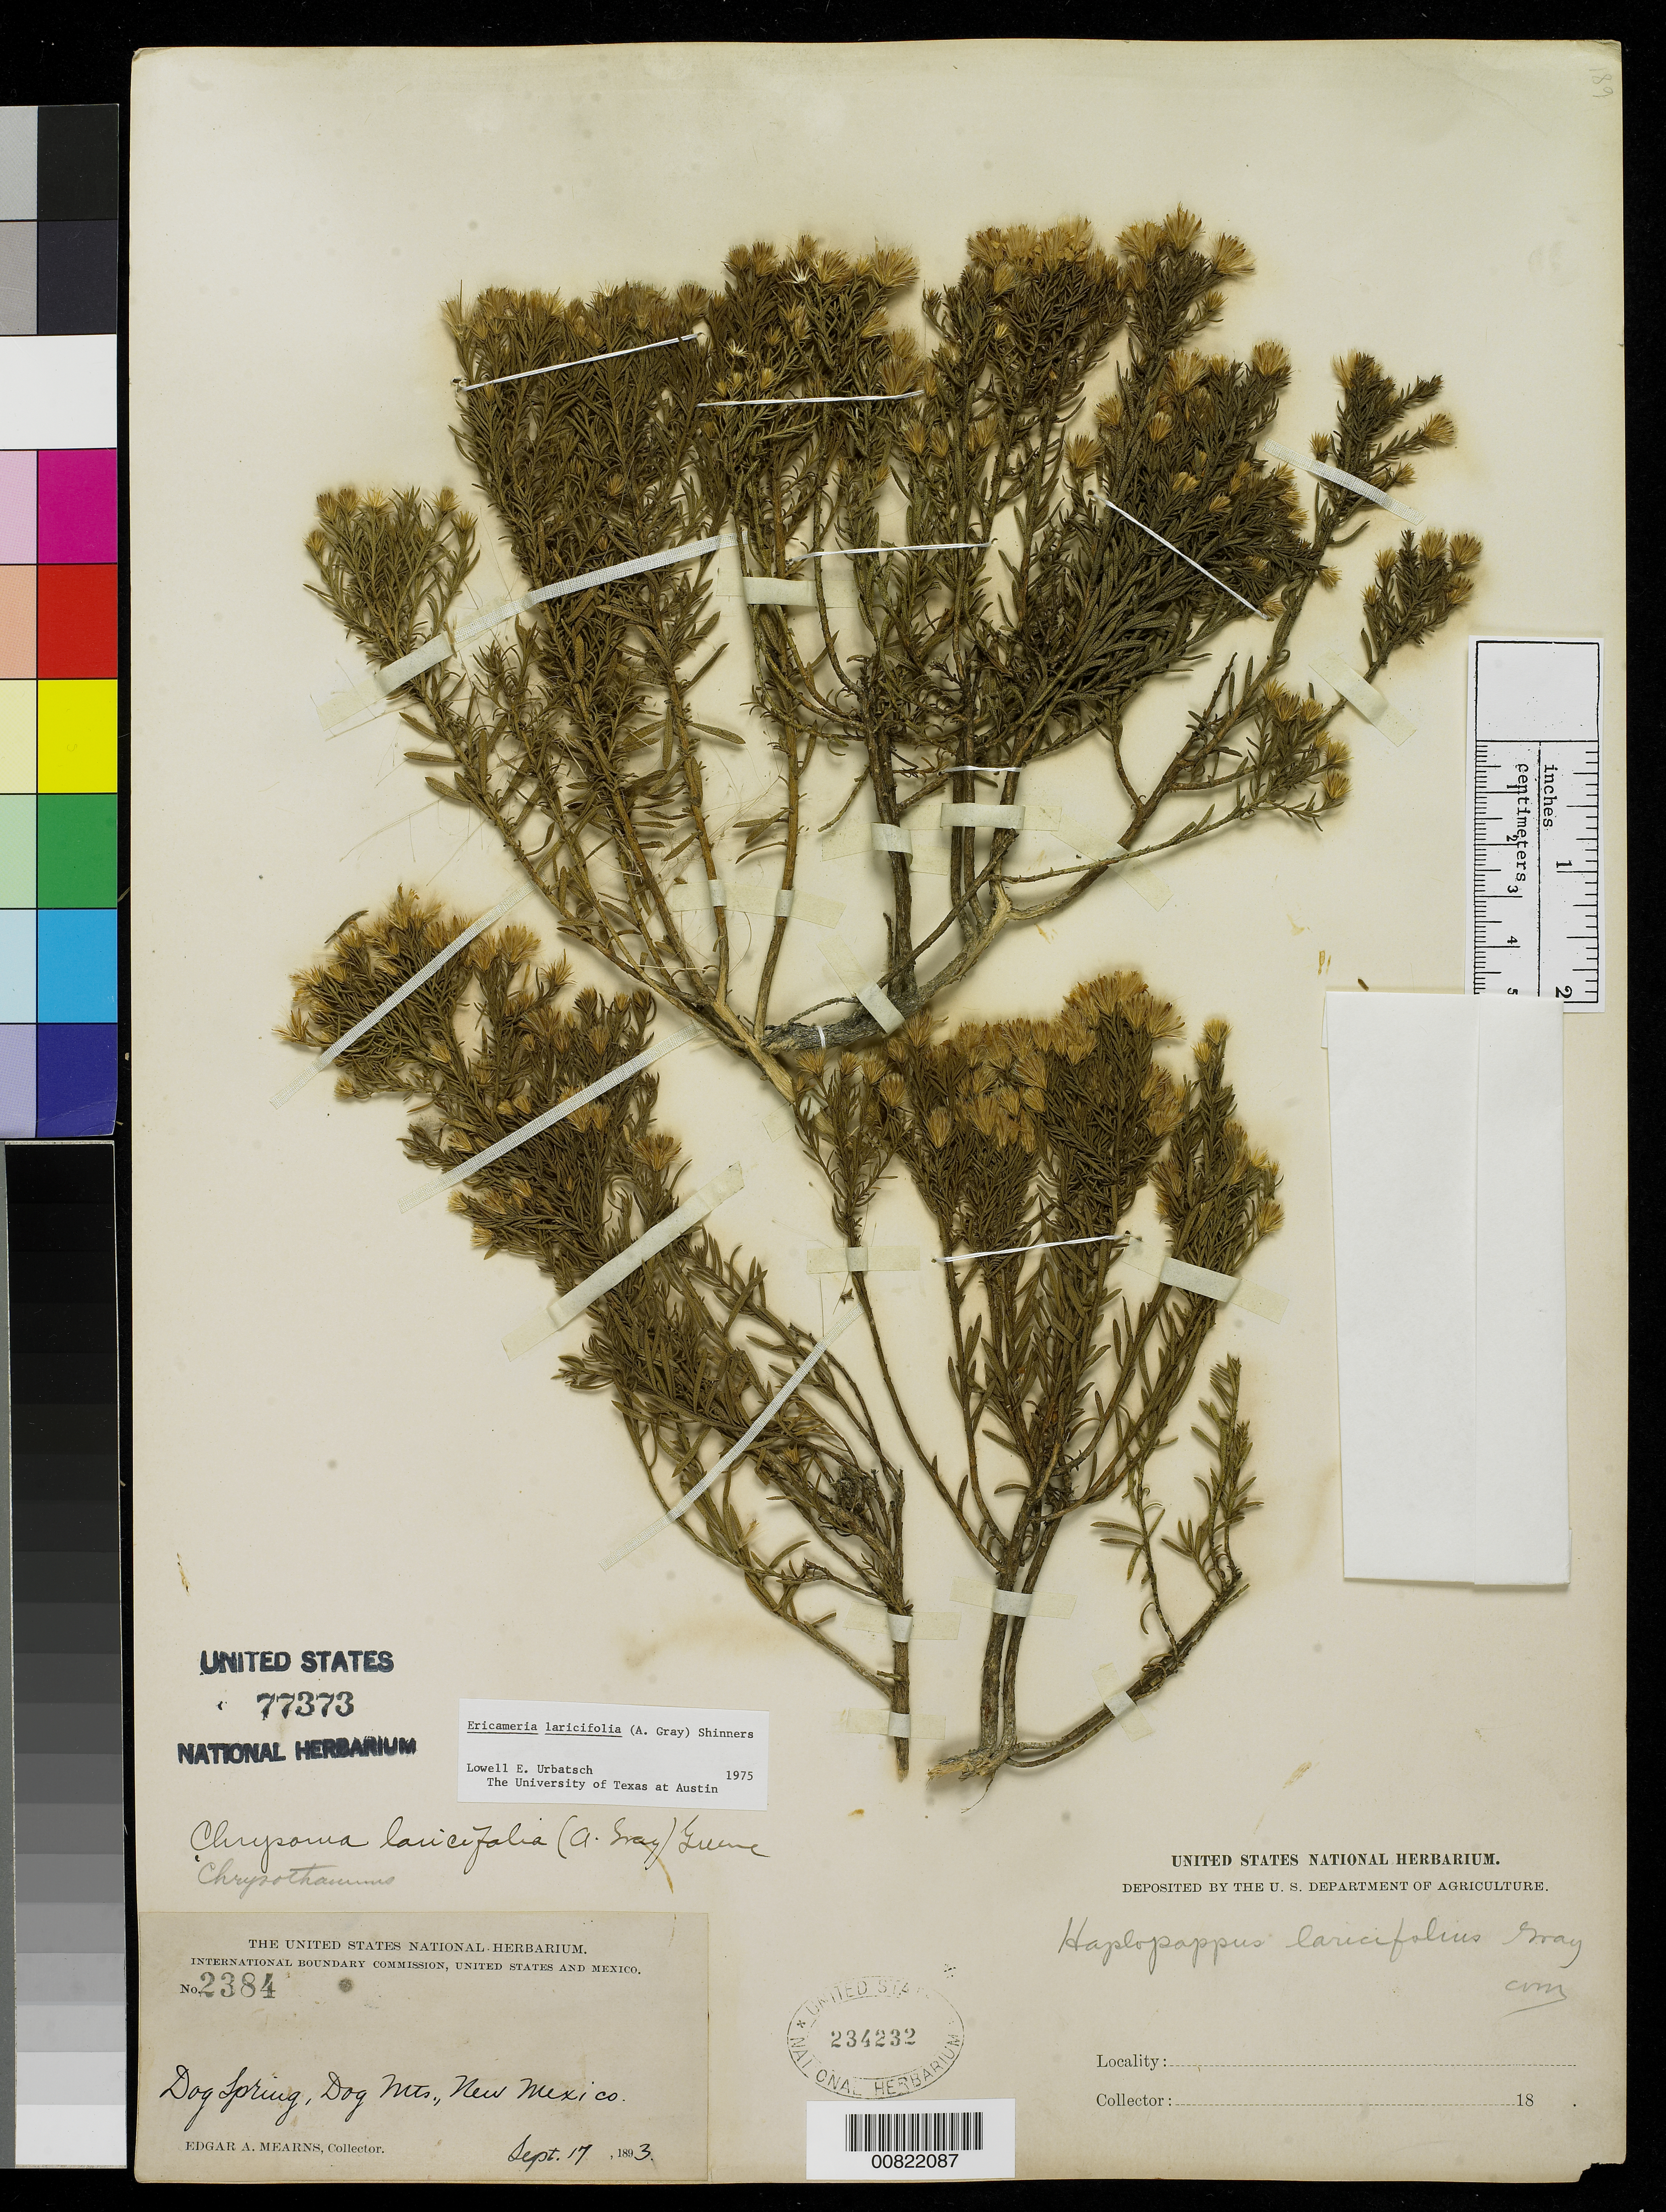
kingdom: Plantae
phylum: Tracheophyta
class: Magnoliopsida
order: Asterales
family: Asteraceae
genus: Ericameria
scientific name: Ericameria laricifolia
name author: (A. Gray) Shinners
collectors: E. A. Mearns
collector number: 2384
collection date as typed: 17 Sep 1893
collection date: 1893-09-17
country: United States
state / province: New Mexico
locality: Dog Spring, Dog Mts., New Mexico.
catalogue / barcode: US 234232